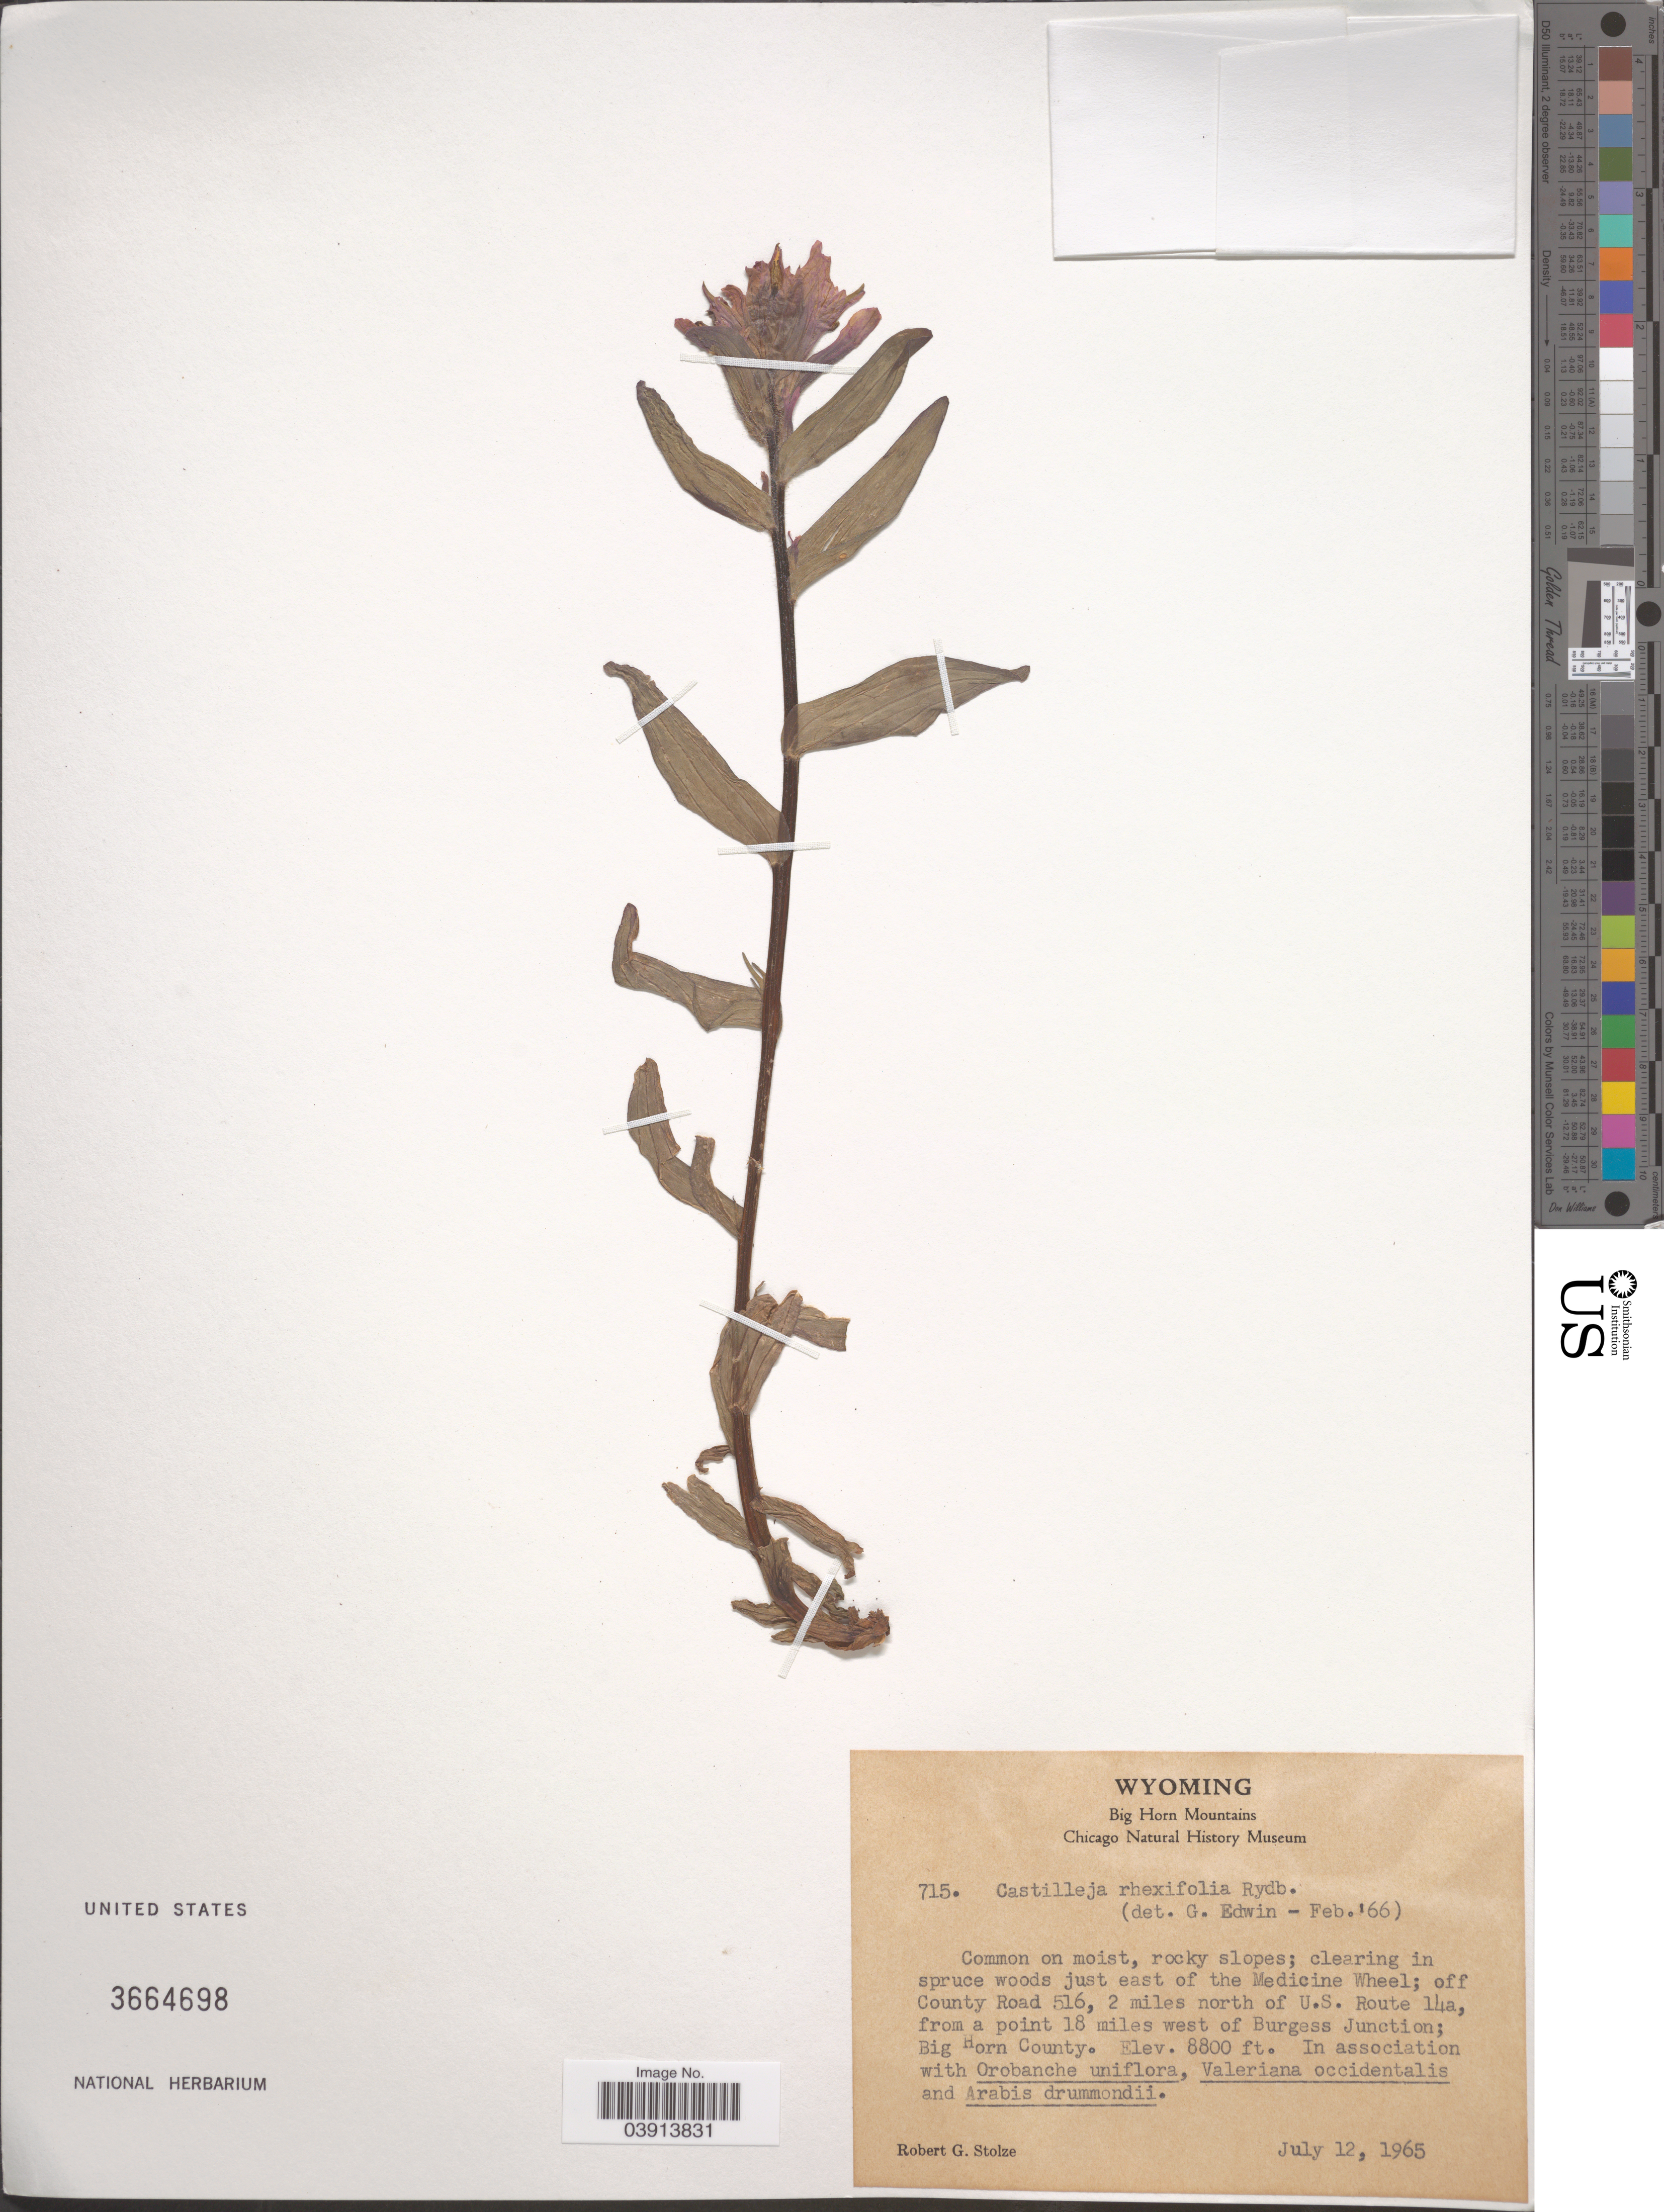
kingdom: Plantae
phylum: Tracheophyta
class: Magnoliopsida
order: Lamiales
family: Orobanchaceae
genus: Castilleja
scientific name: Castilleja rhexiifolia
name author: Rydb.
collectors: R. G. Stolze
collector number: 715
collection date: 1965-07-12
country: United States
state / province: Wyoming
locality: Big Horn Mountains. Just east of the Medicine Wheel; off County Road 516, 2 miles north of U.S. Route 14a from a point 18 miles west of Burgess Junction; Big Horn County.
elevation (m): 2682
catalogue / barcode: US 3664698